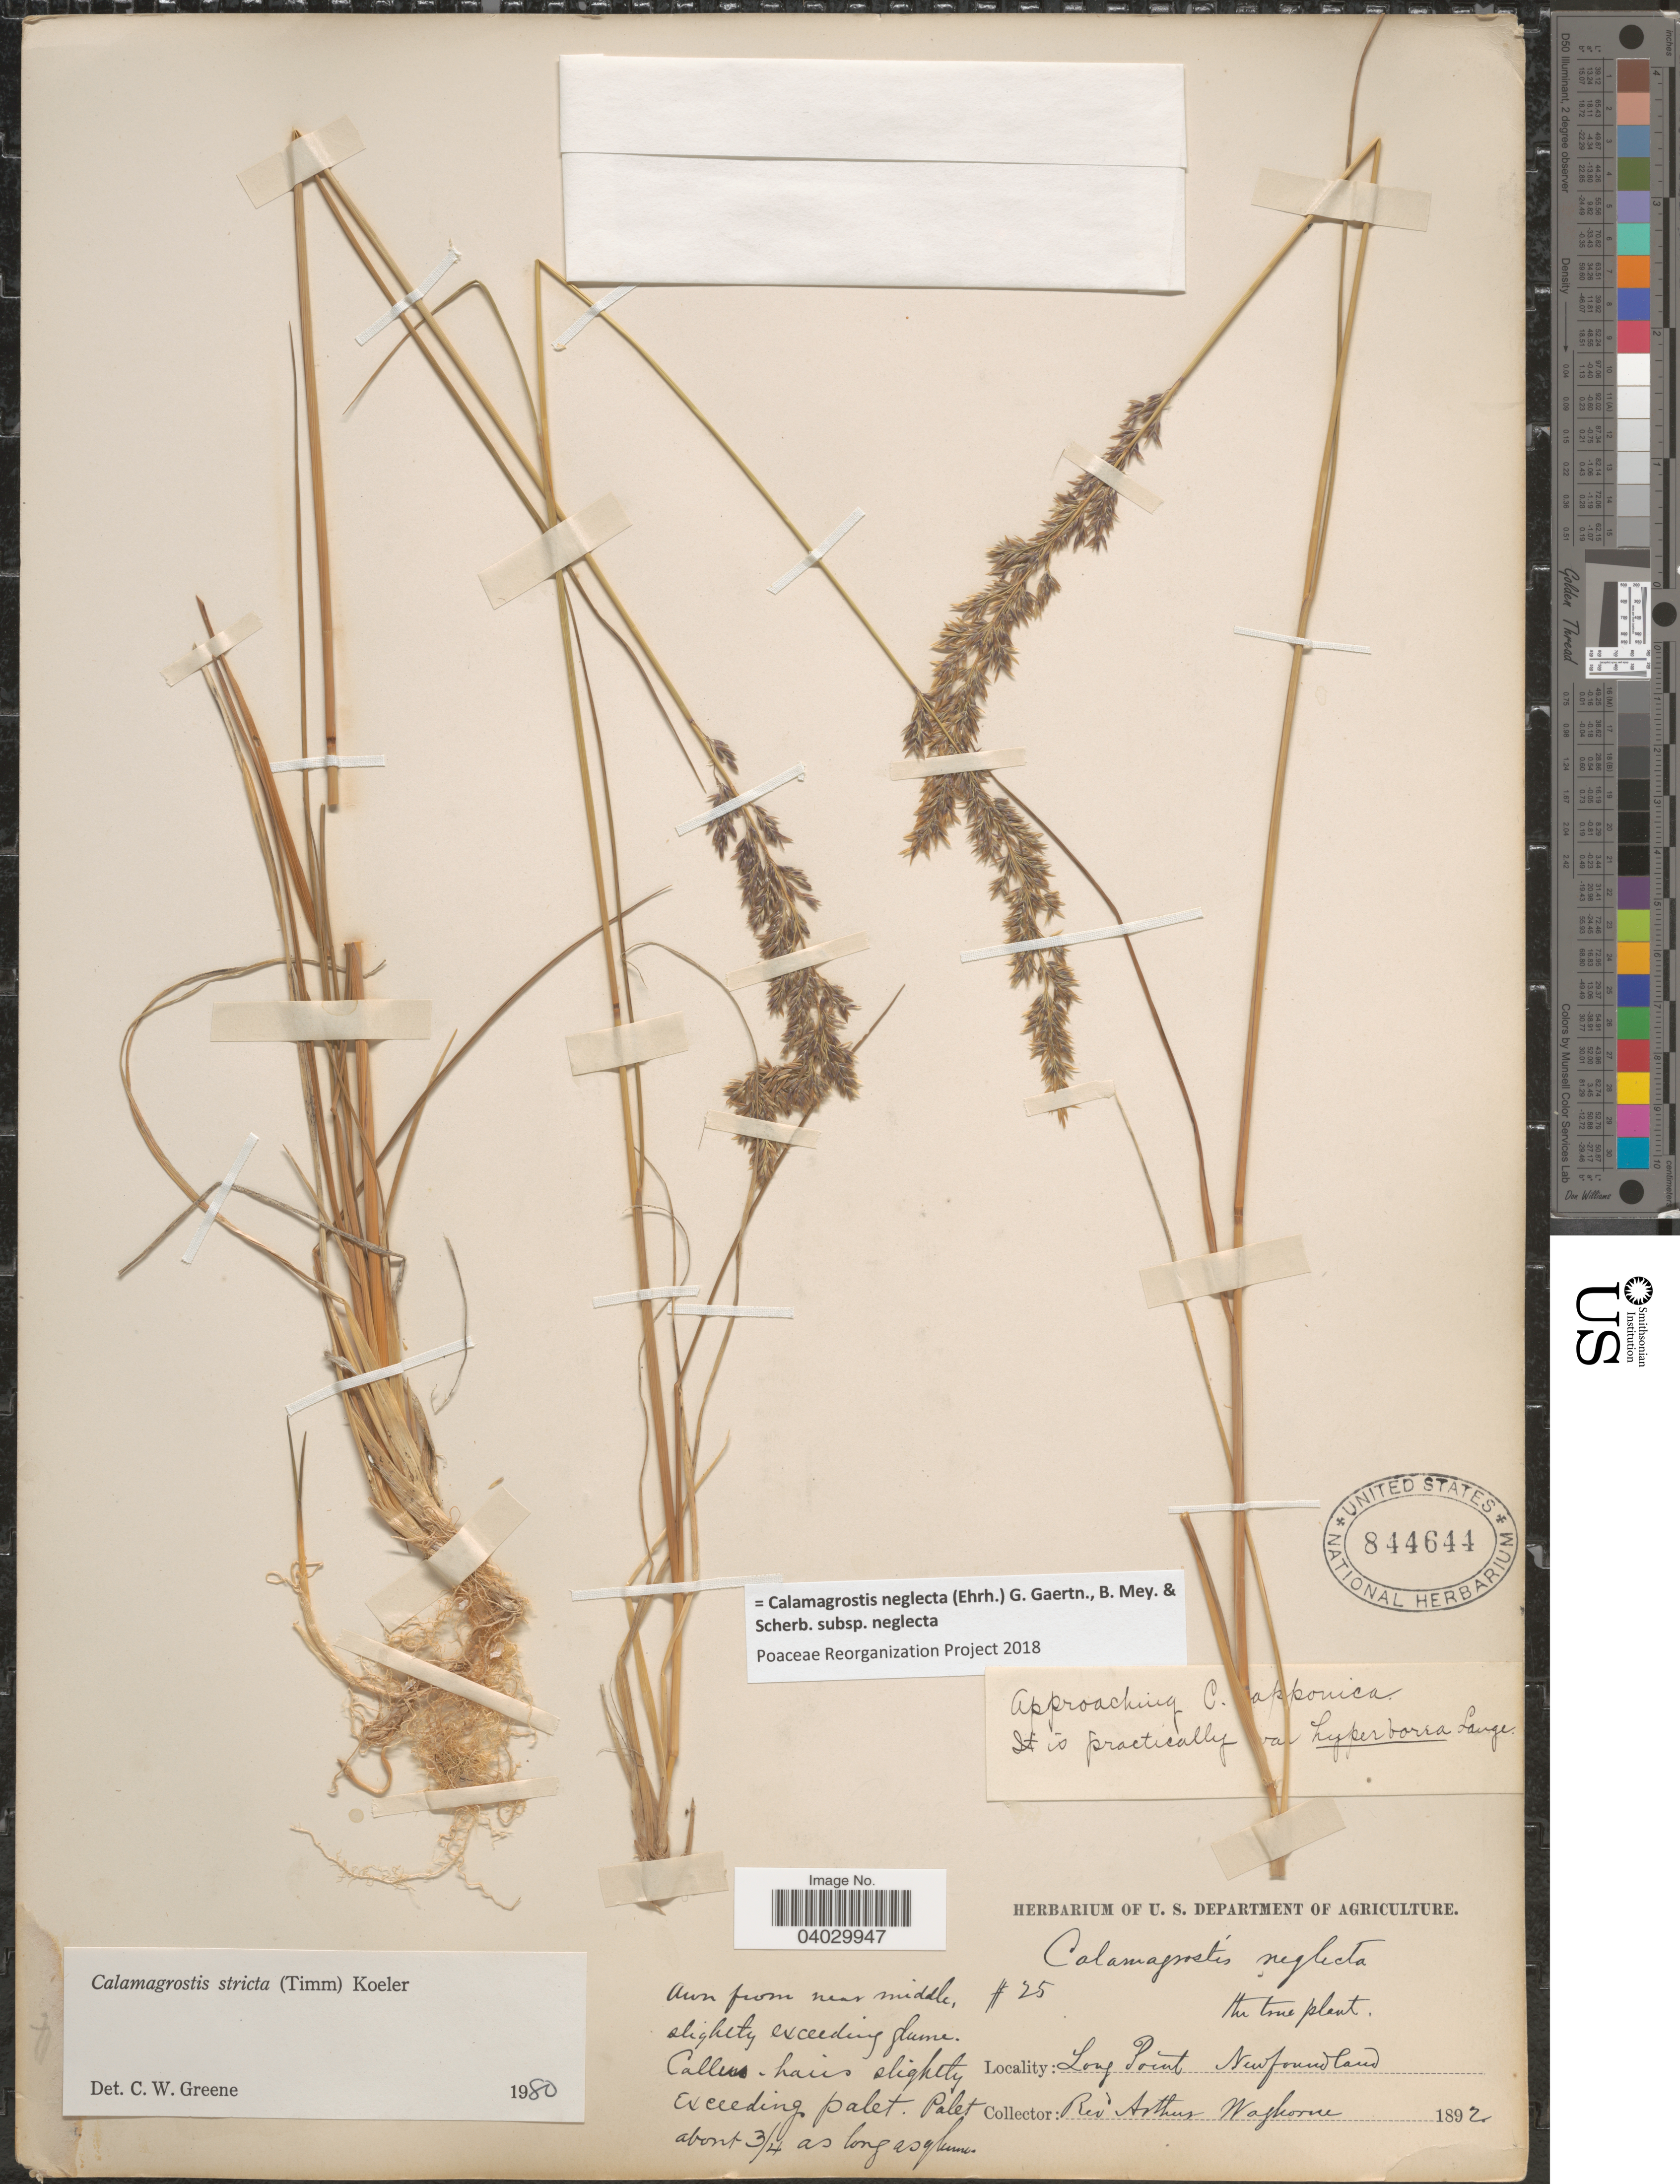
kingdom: Plantae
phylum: Tracheophyta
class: Liliopsida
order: Poales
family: Poaceae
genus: Calamagrostis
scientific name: Calamagrostis neglecta subsp. neglecta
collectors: A. Waghorne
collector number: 25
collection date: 1892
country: Canada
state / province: Newfoundland and Labrador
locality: Long Point.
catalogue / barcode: US 844644